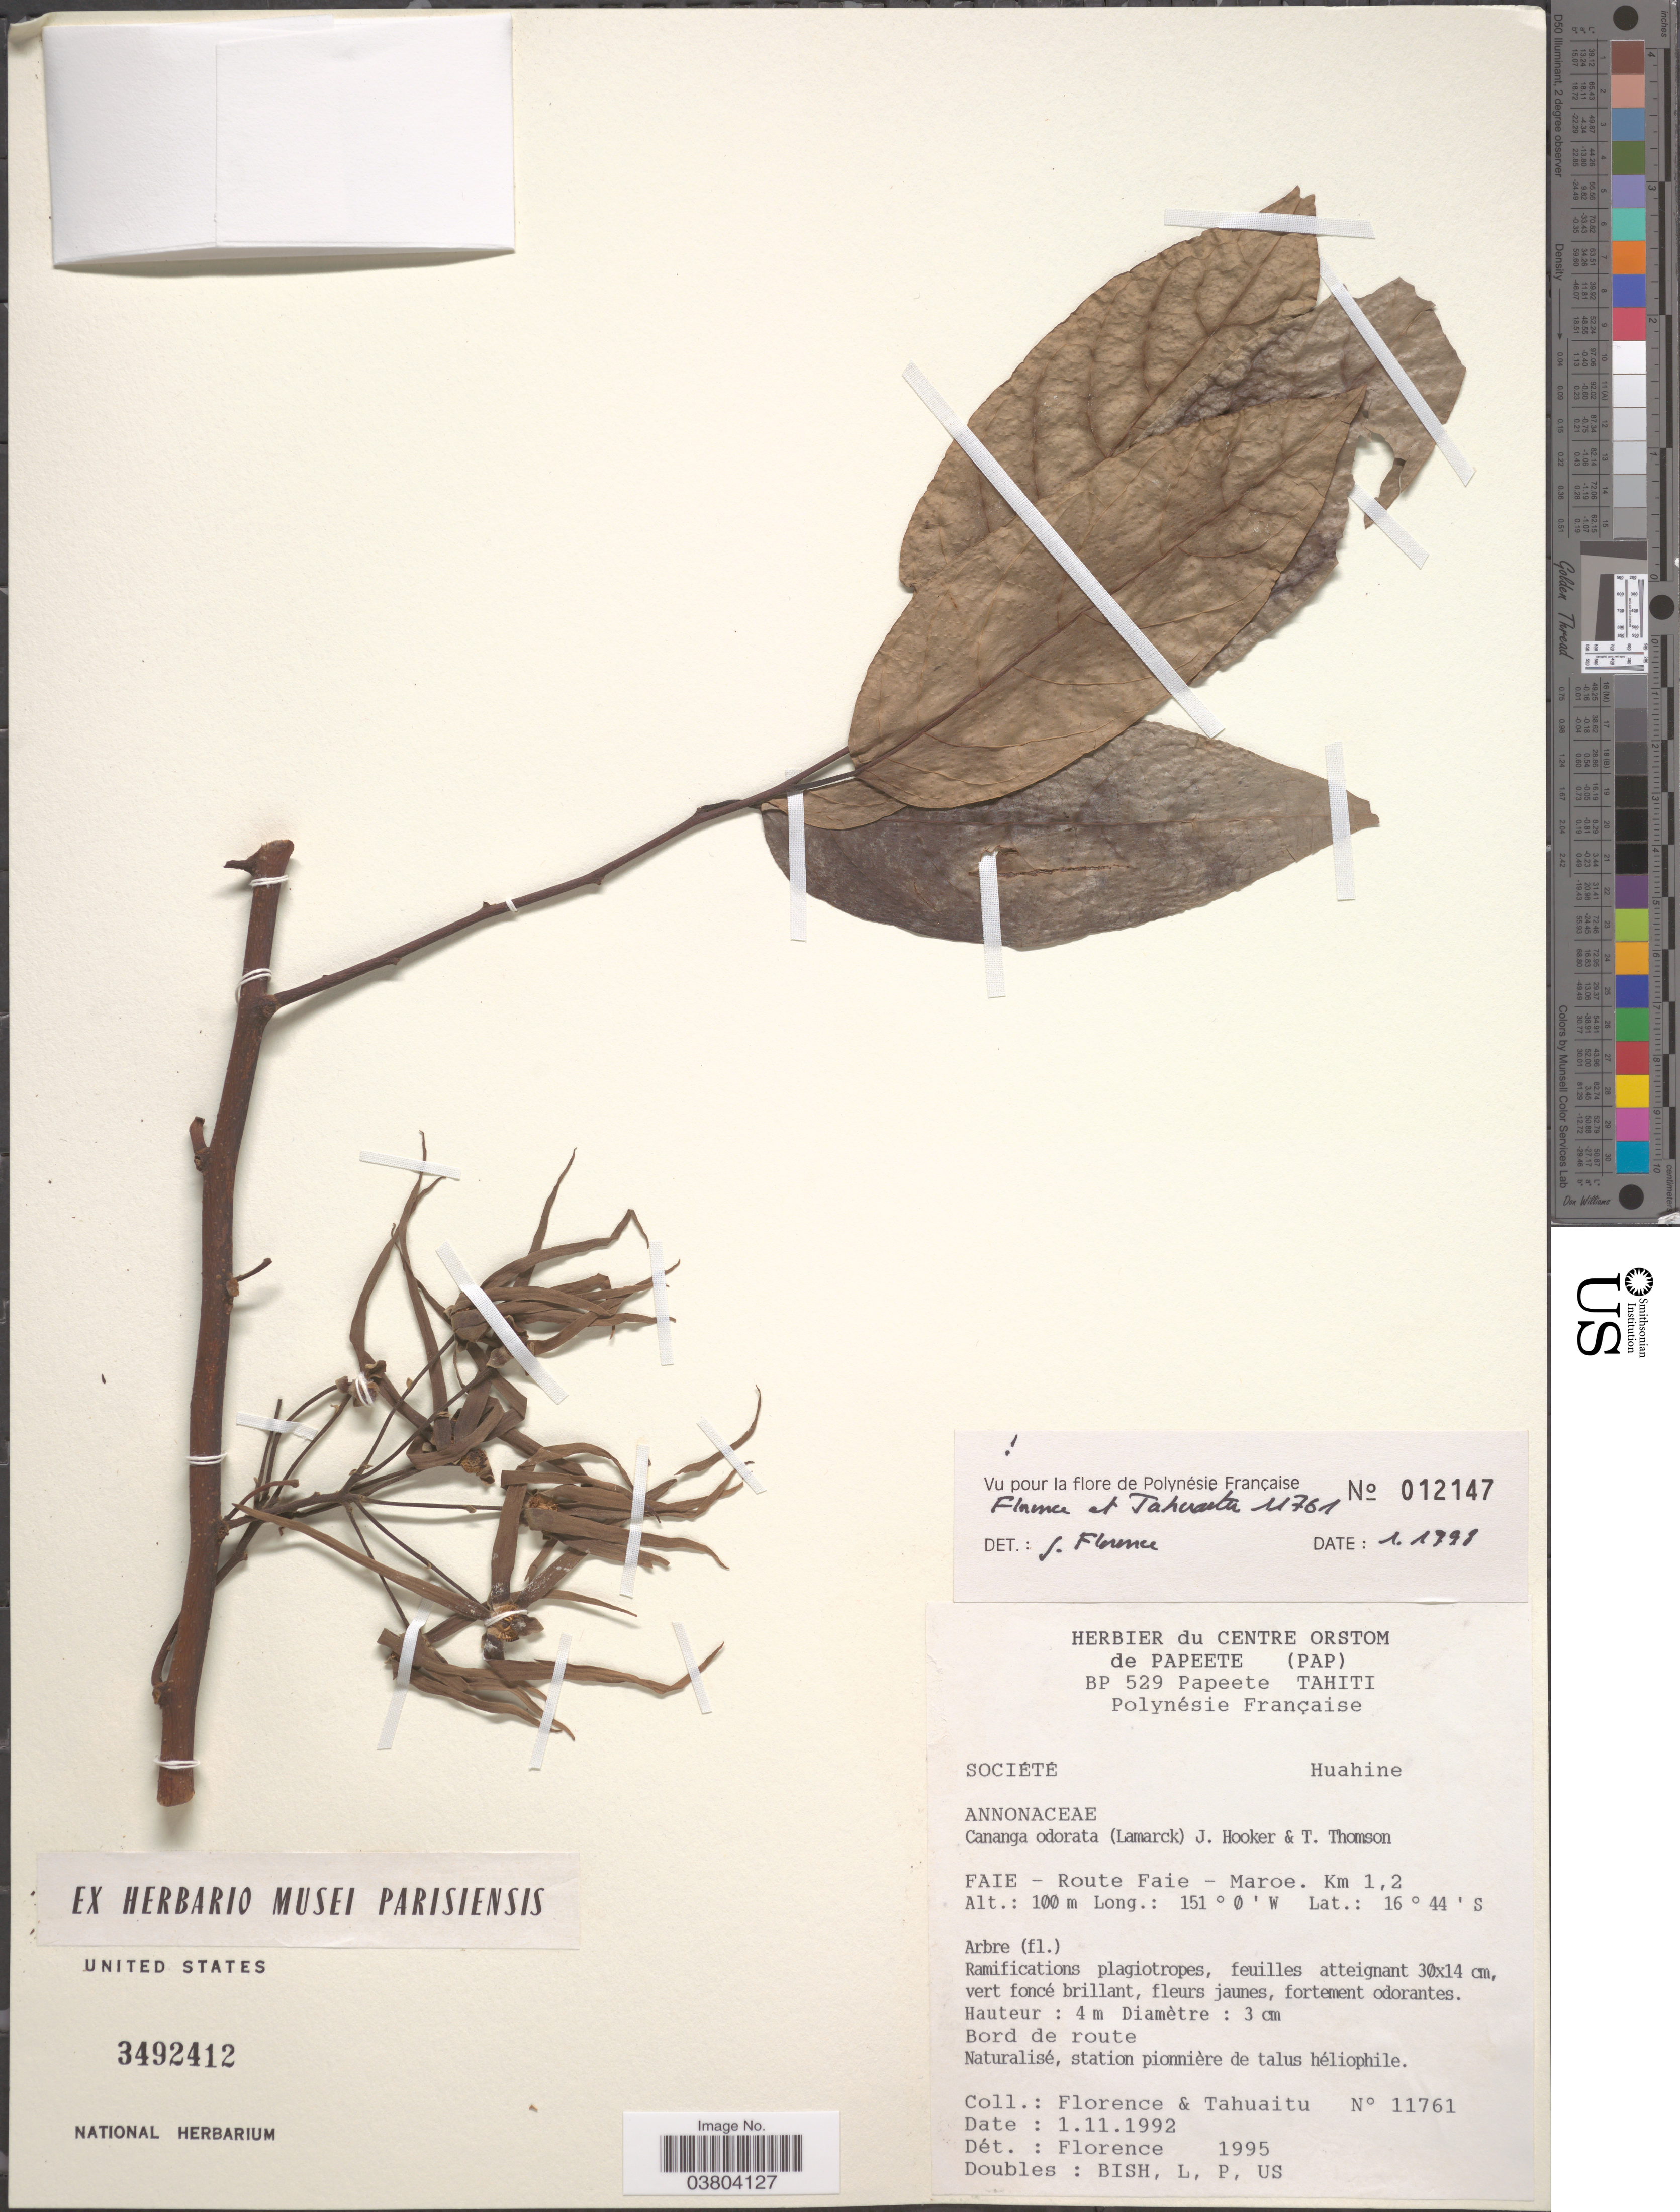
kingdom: Plantae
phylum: Tracheophyta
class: Magnoliopsida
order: Magnoliales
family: Annonaceae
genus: Cananga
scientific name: Cananga odorata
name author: (Lam.) Hook. f. & Thomson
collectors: -. Florence & -. Tahuaitu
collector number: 11761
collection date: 1992-11-01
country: French Polynesia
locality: Société. Huahine. Faie - route Faie - Maroe. Km 1,2.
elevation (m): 100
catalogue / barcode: US 3492412